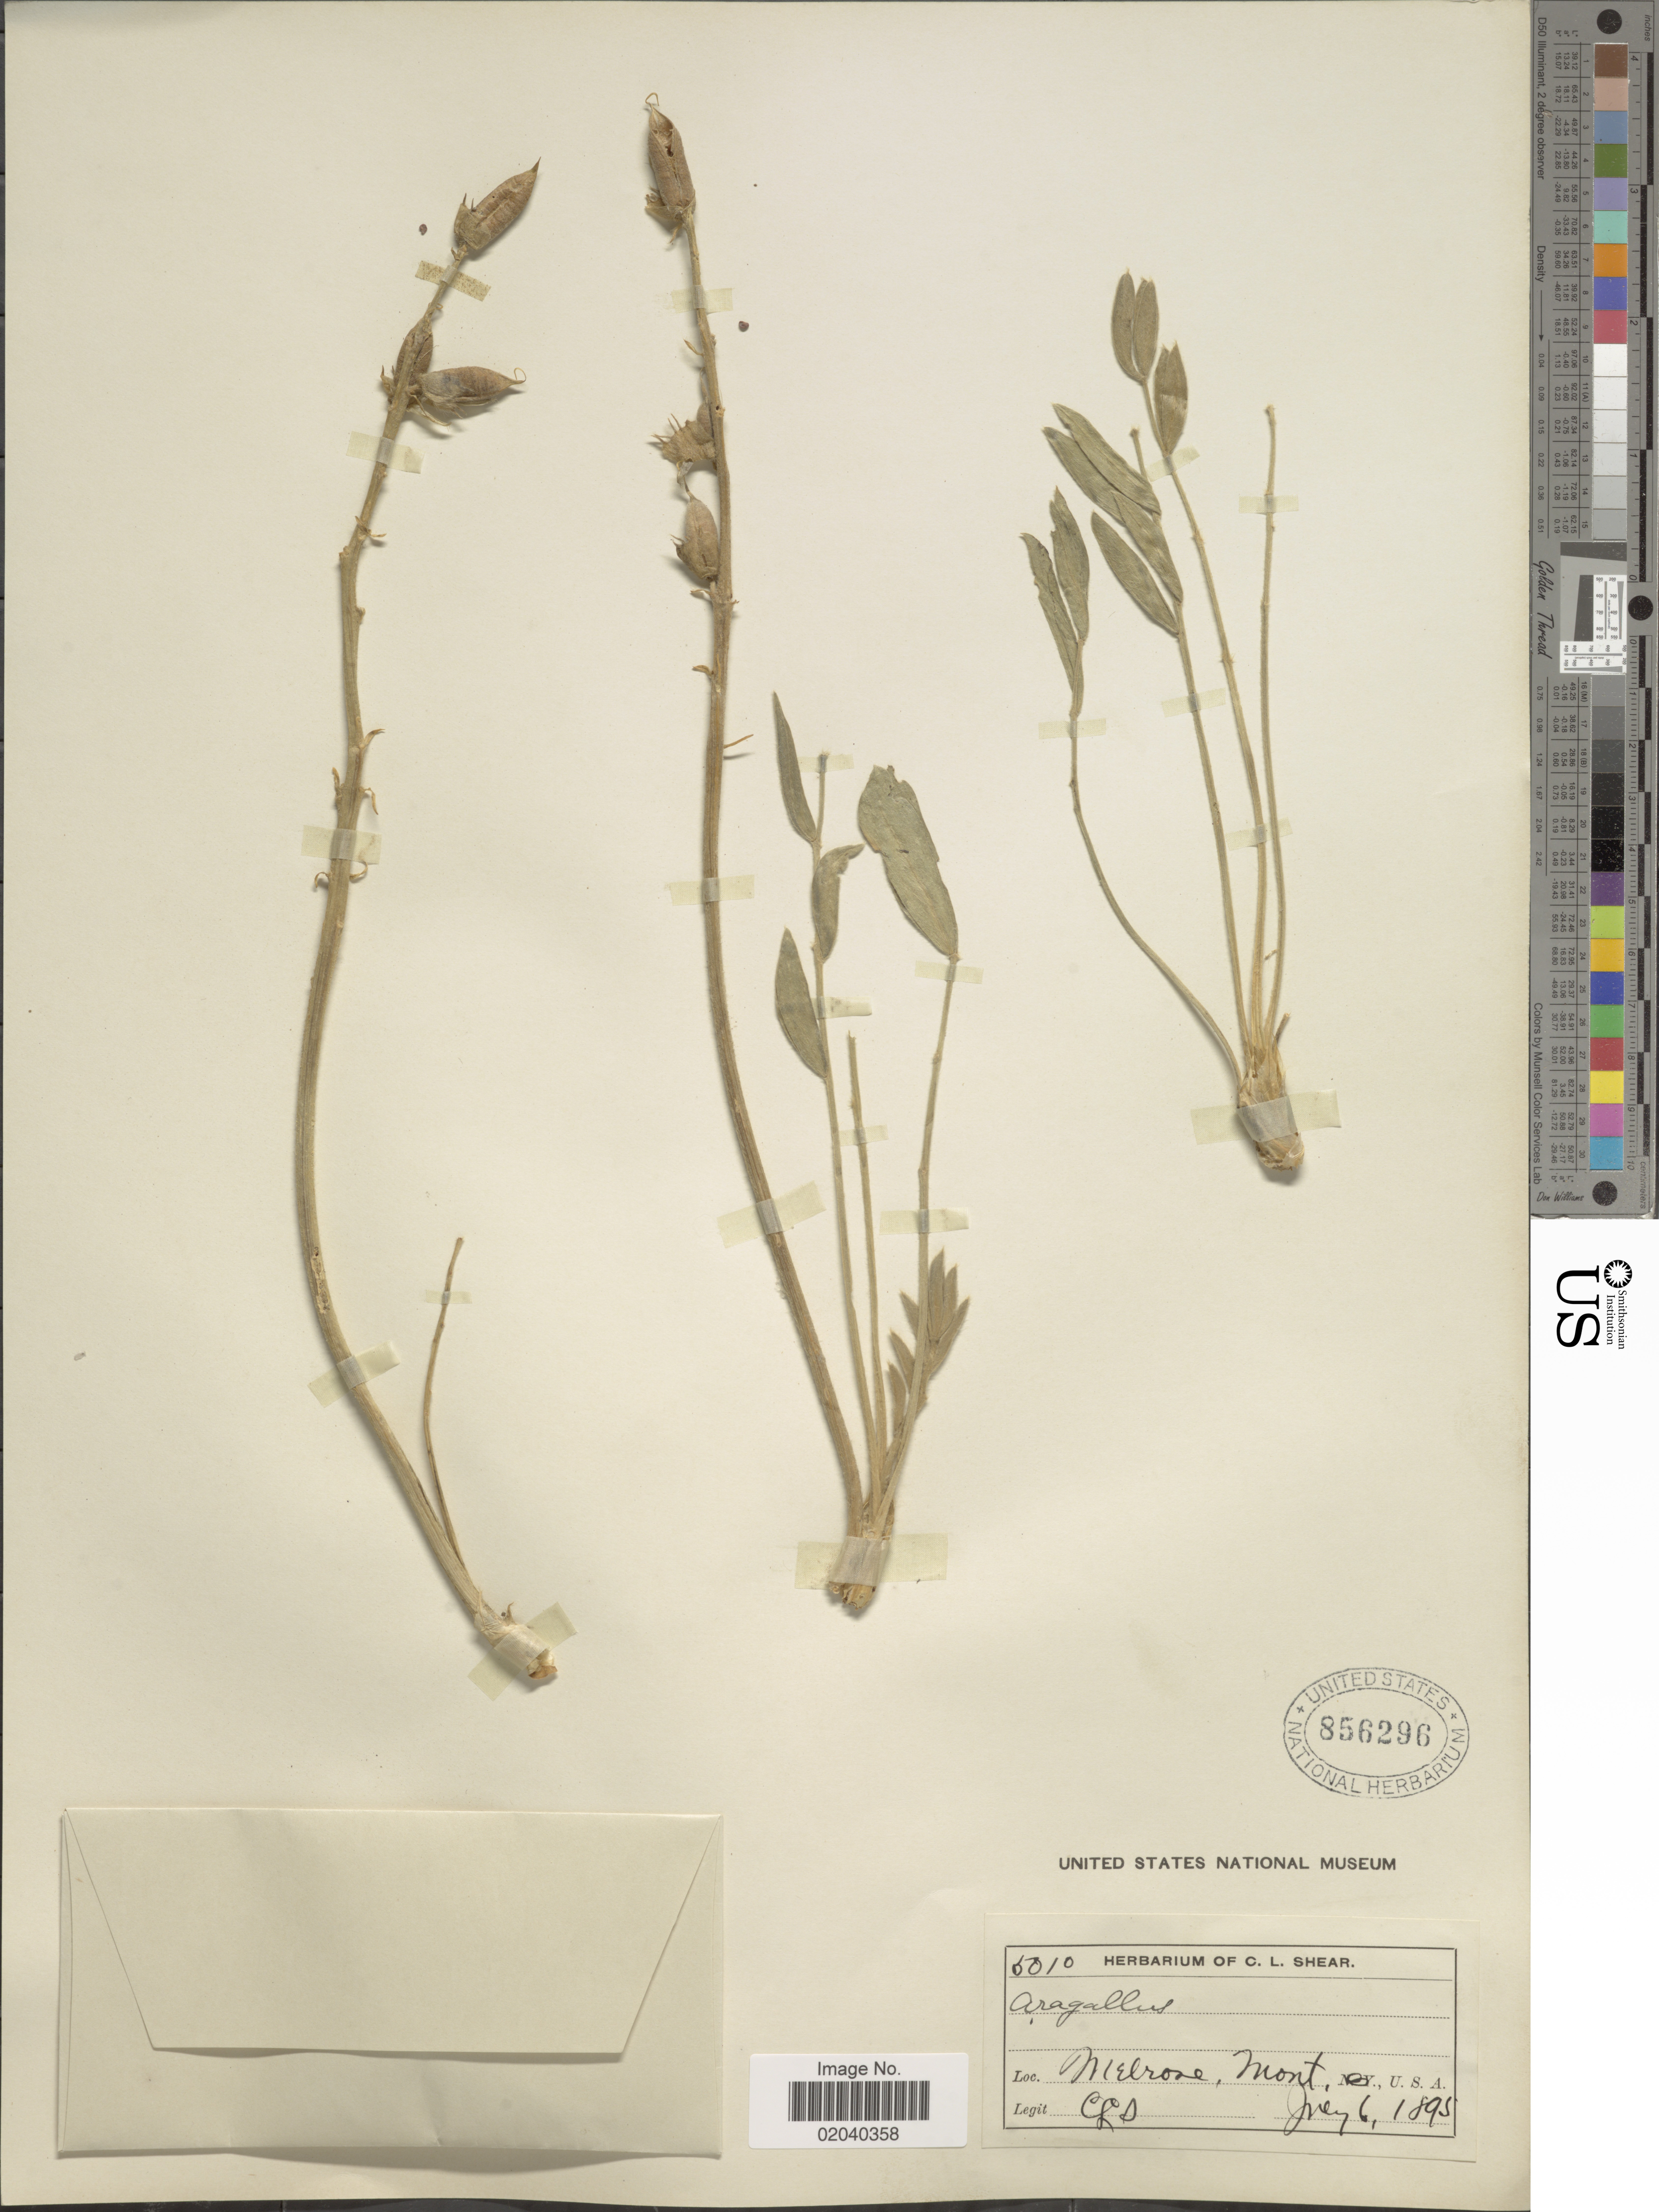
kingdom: Plantae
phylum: Tracheophyta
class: Magnoliopsida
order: Fabales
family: Fabaceae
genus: Oxytropis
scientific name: Oxytropis sericea var. sericea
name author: Nutt.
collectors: C. L. Shear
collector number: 5010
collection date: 1895-07-06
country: United States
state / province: Montana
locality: Melrose, Mont. U.S.A.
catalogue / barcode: US 856296